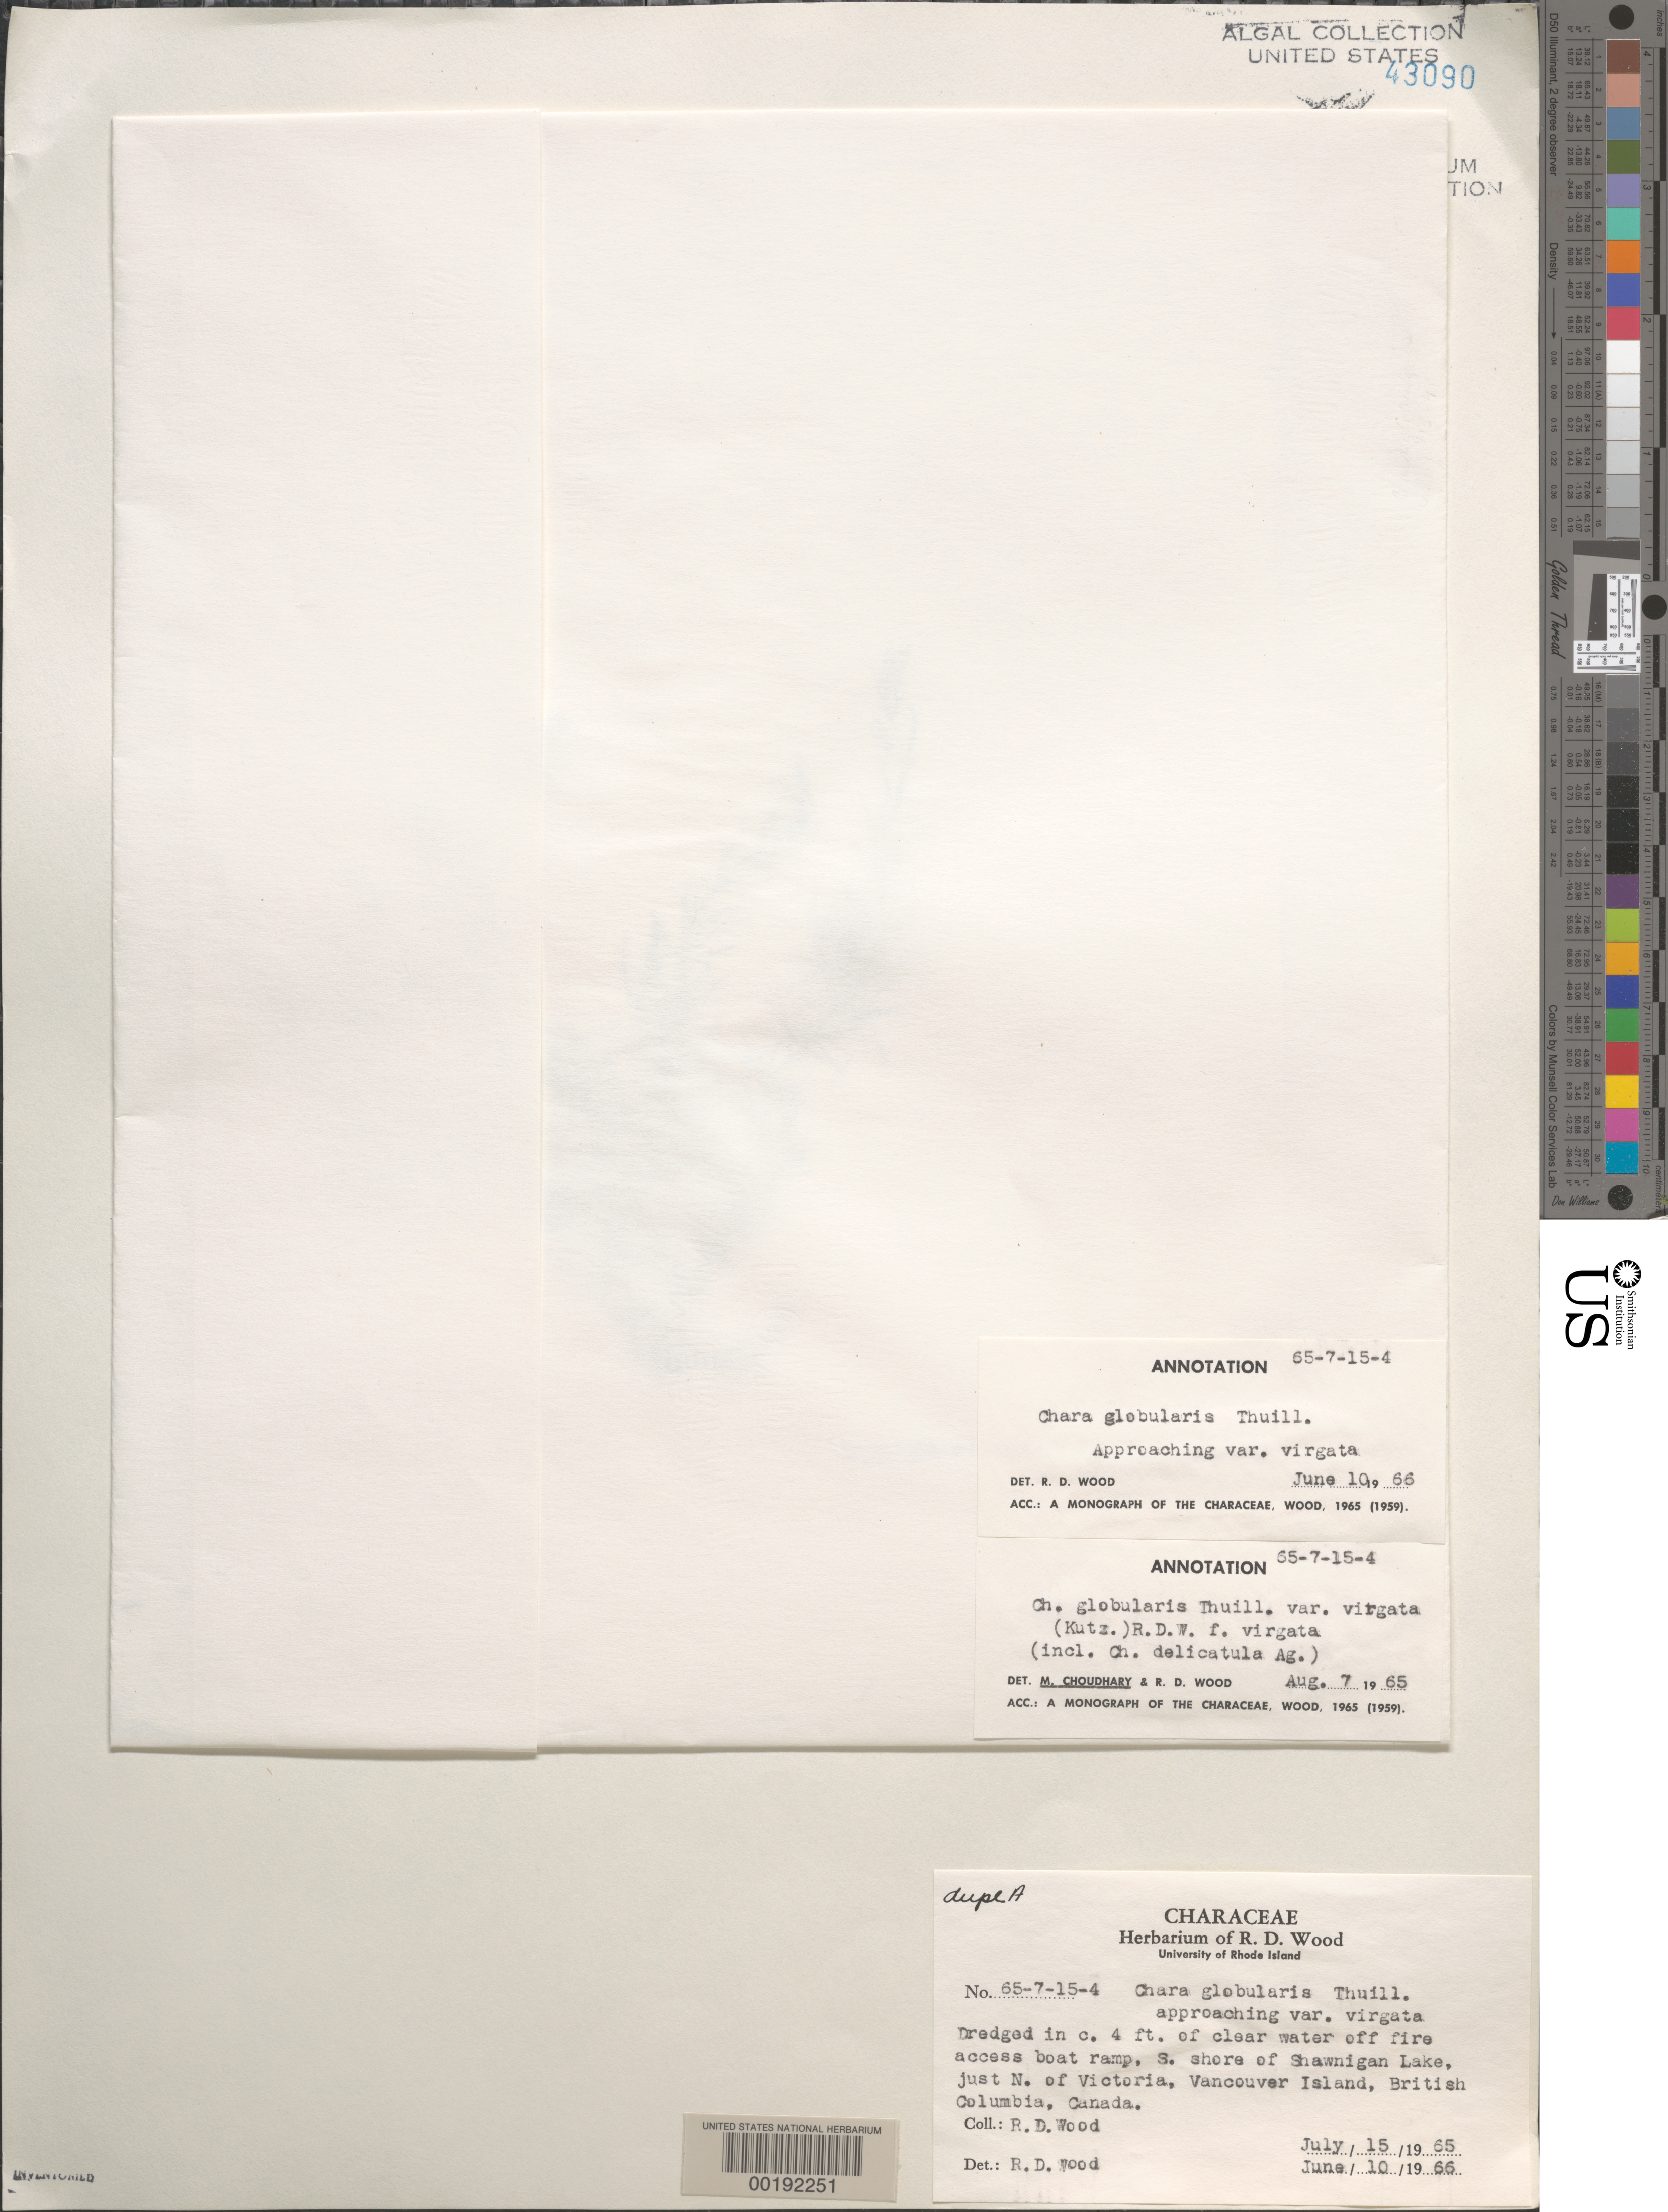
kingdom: Plantae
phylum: Charophyta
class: Charophyceae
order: Charales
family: Characeae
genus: Chara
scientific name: Chara globularis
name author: Thuiller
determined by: Wood, R. D.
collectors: R. Wood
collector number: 65-7-15-4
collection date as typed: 15 Jul 1965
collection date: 1965-07-15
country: Canada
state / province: British Columbia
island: Vancouver Island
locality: Shawnigan Lake, just north of Victoria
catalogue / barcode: US 43090